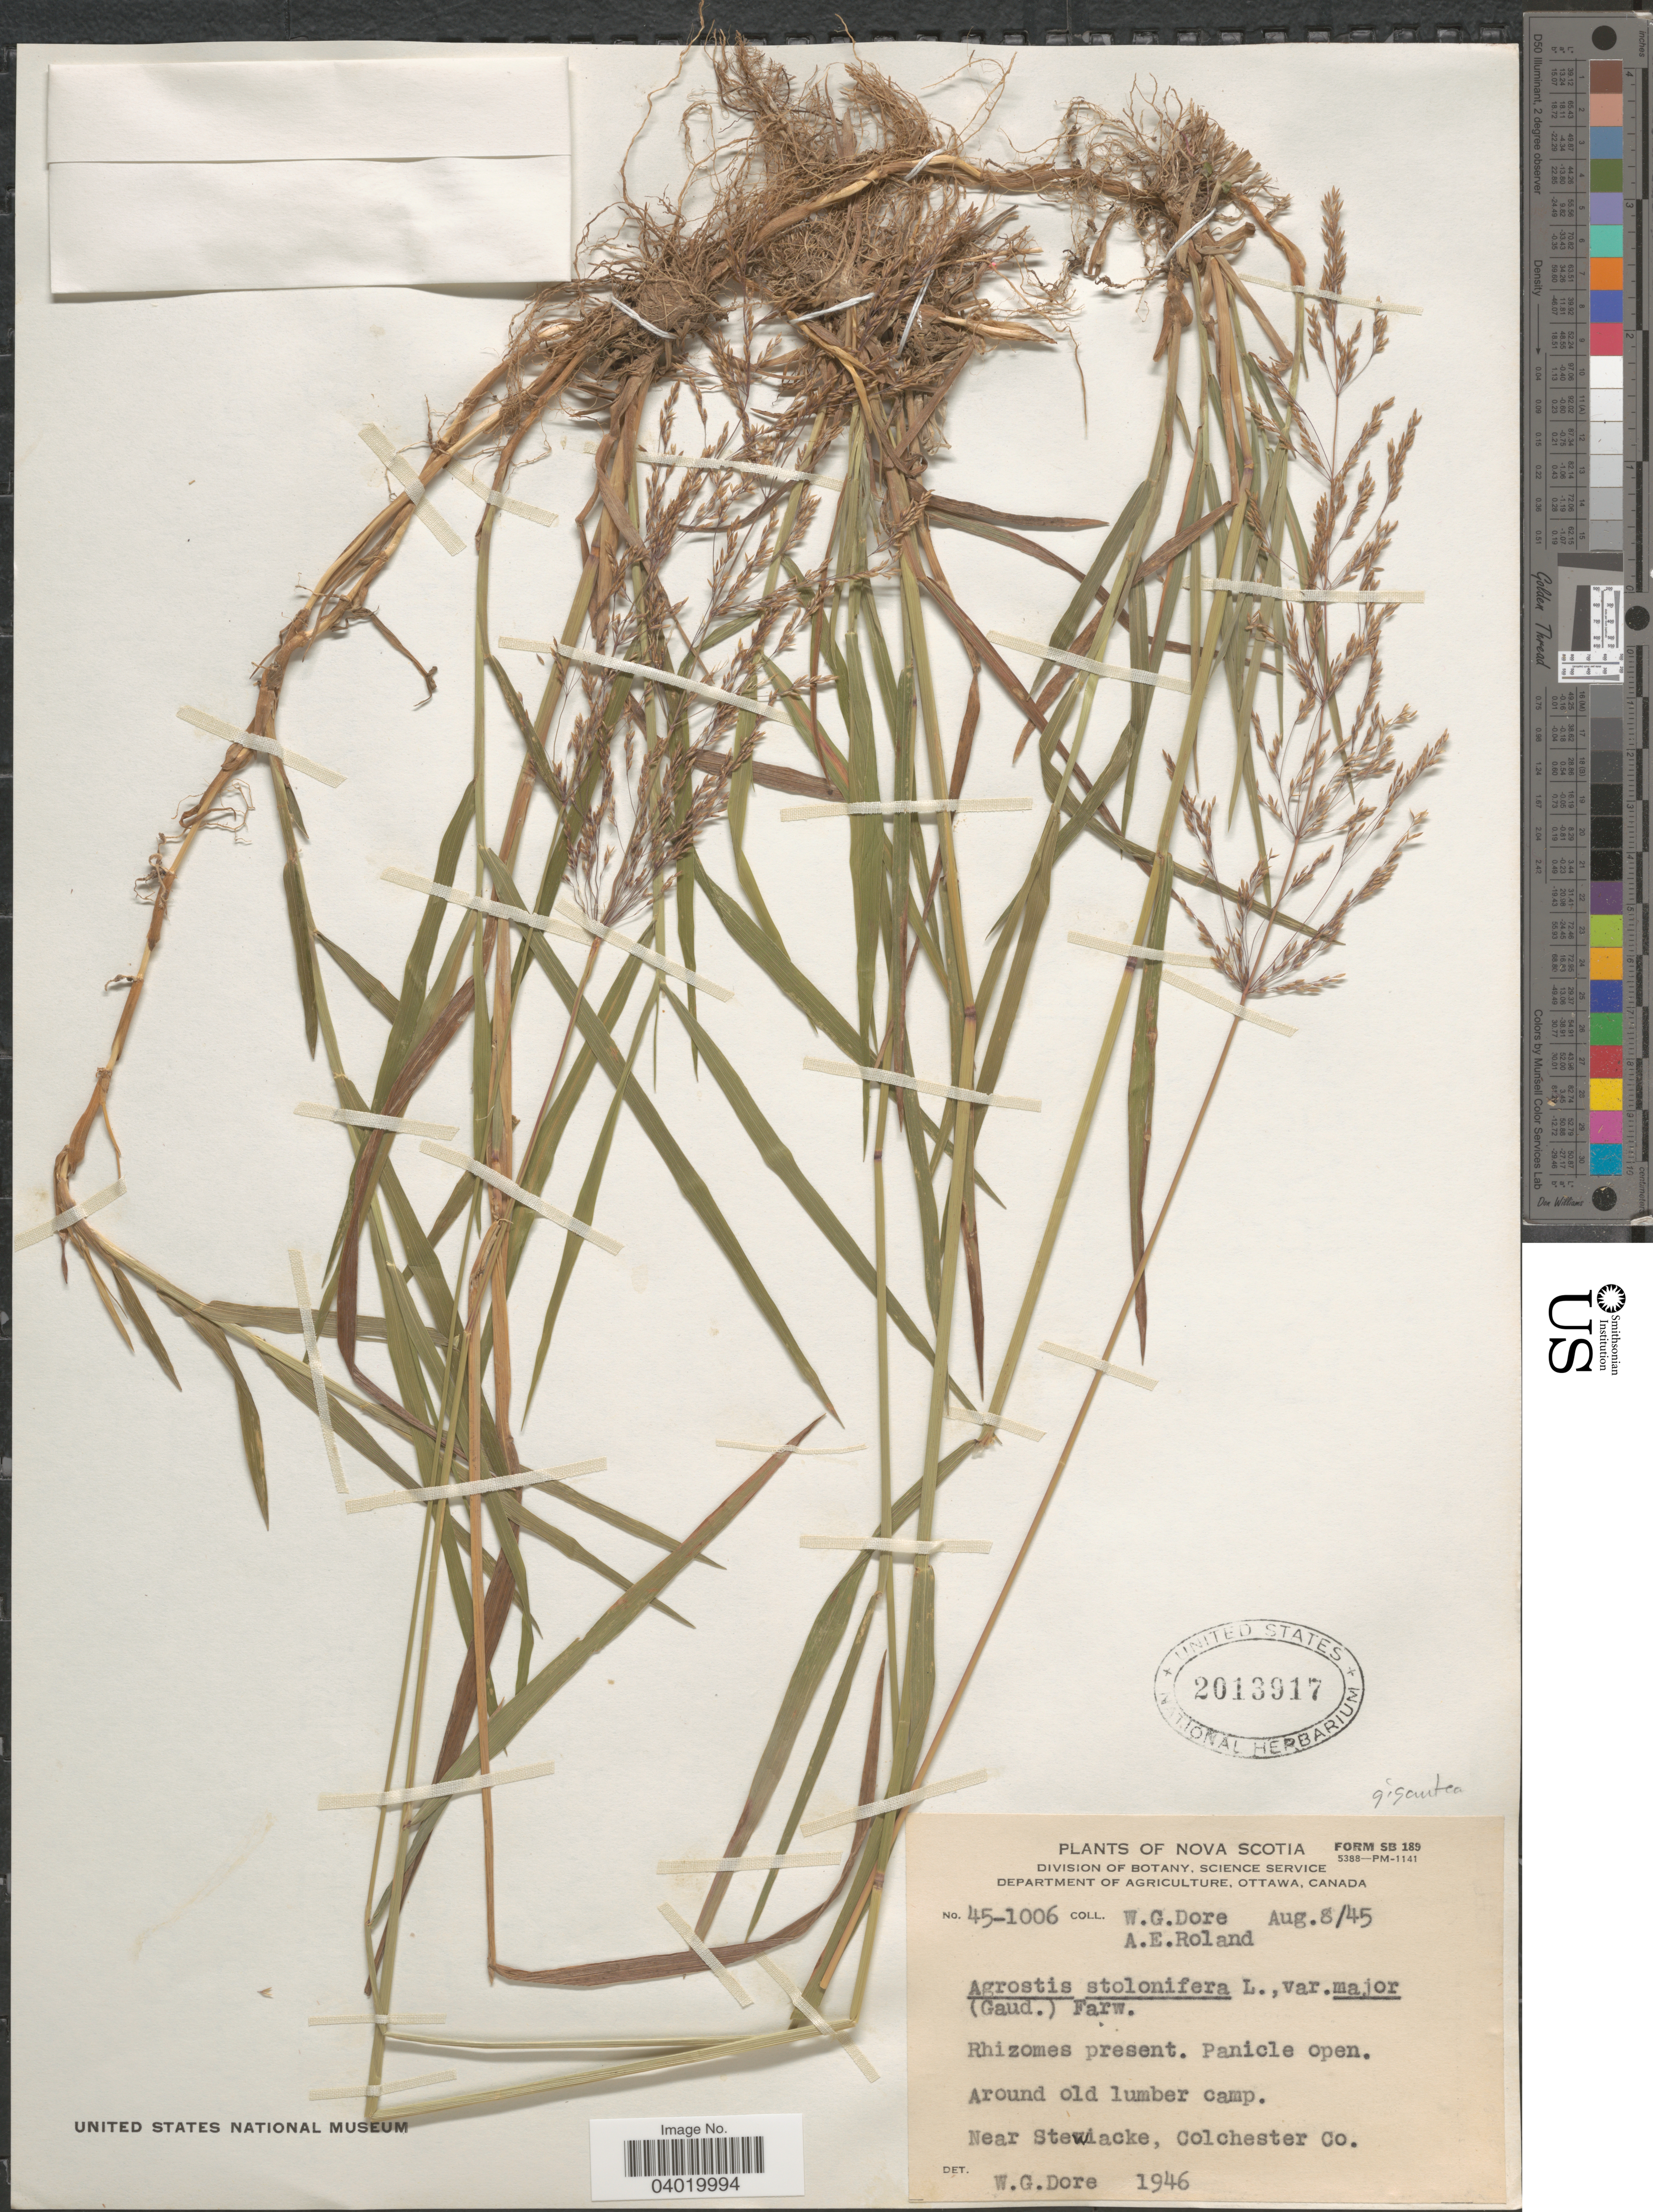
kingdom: Plantae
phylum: Tracheophyta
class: Liliopsida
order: Poales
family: Poaceae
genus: Agrostis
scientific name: Agrostis gigantea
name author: Roth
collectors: W. Dore & E. Roland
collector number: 45-1006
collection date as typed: Transcribed d/m/y: 8/8/45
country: Canada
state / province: Nova Scotia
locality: Around old lumber camp. Near Stewiacke, Colchester Co.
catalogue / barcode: US 2013917